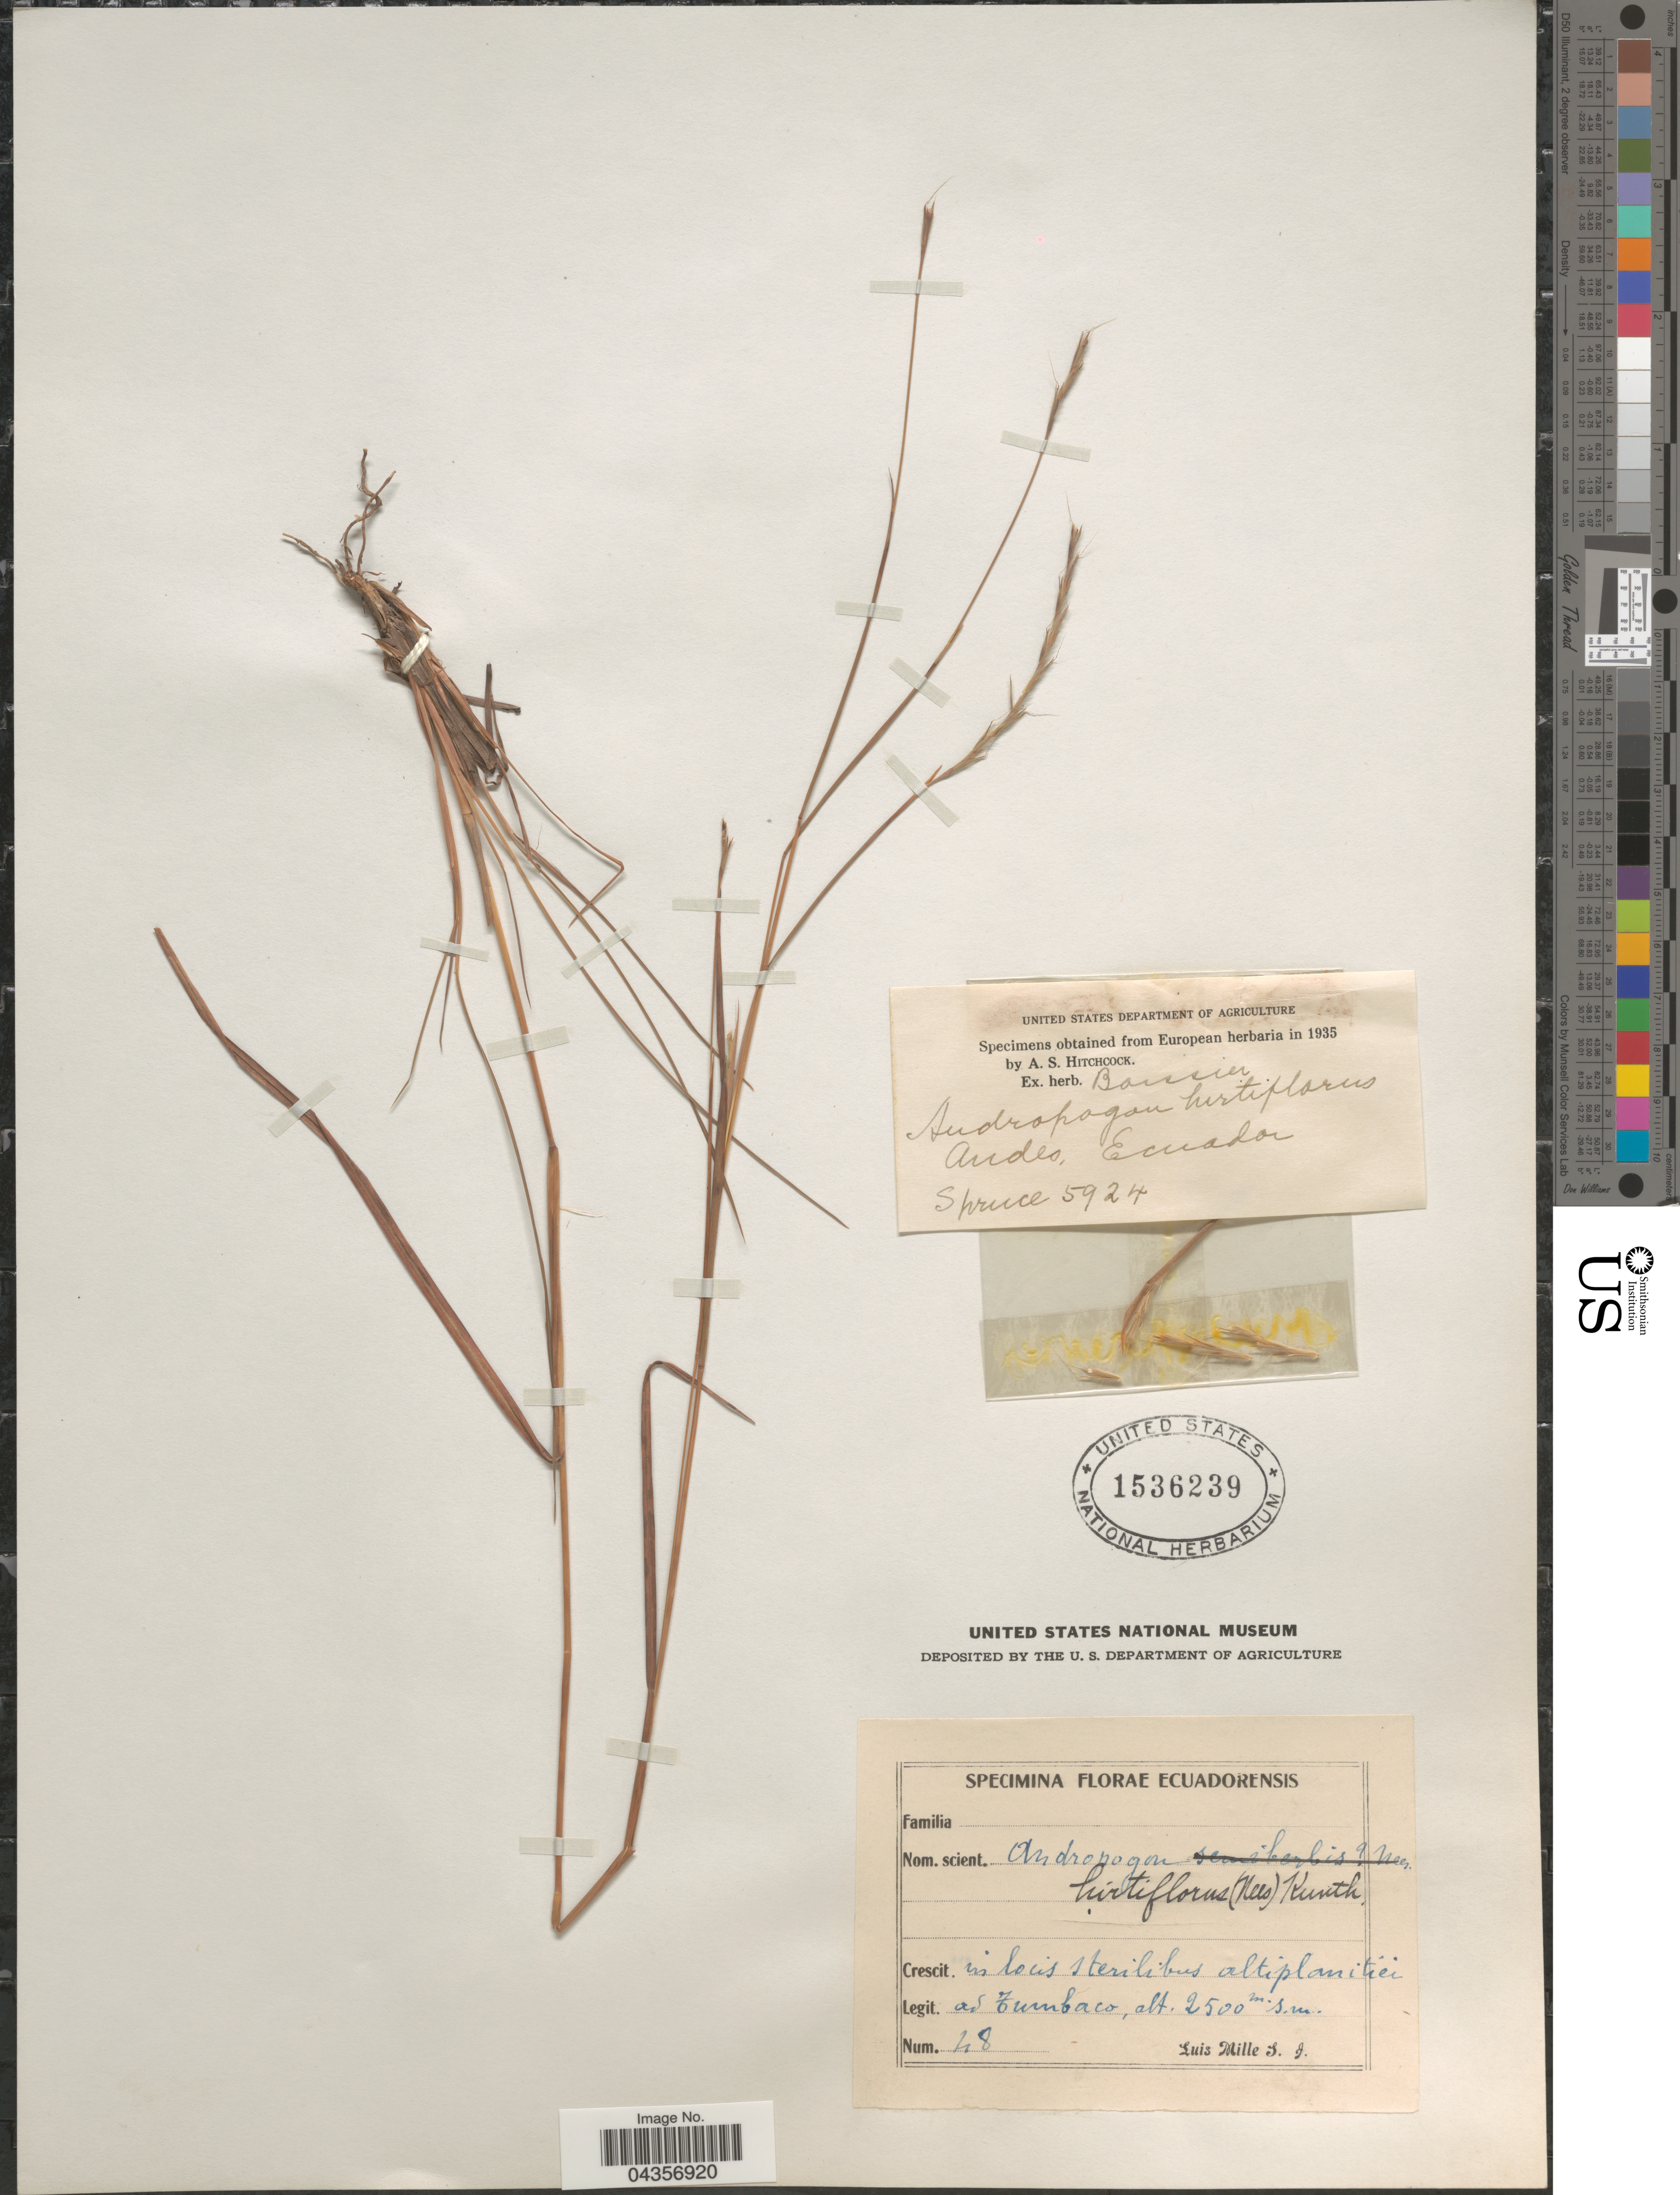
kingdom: Plantae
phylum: Tracheophyta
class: Liliopsida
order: Poales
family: Poaceae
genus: Schizachyrium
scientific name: Schizachyrium sanguineum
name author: (Retz.) Alston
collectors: -. Spruce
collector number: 5924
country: Ecuador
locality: Andes.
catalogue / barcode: US 1536239-2